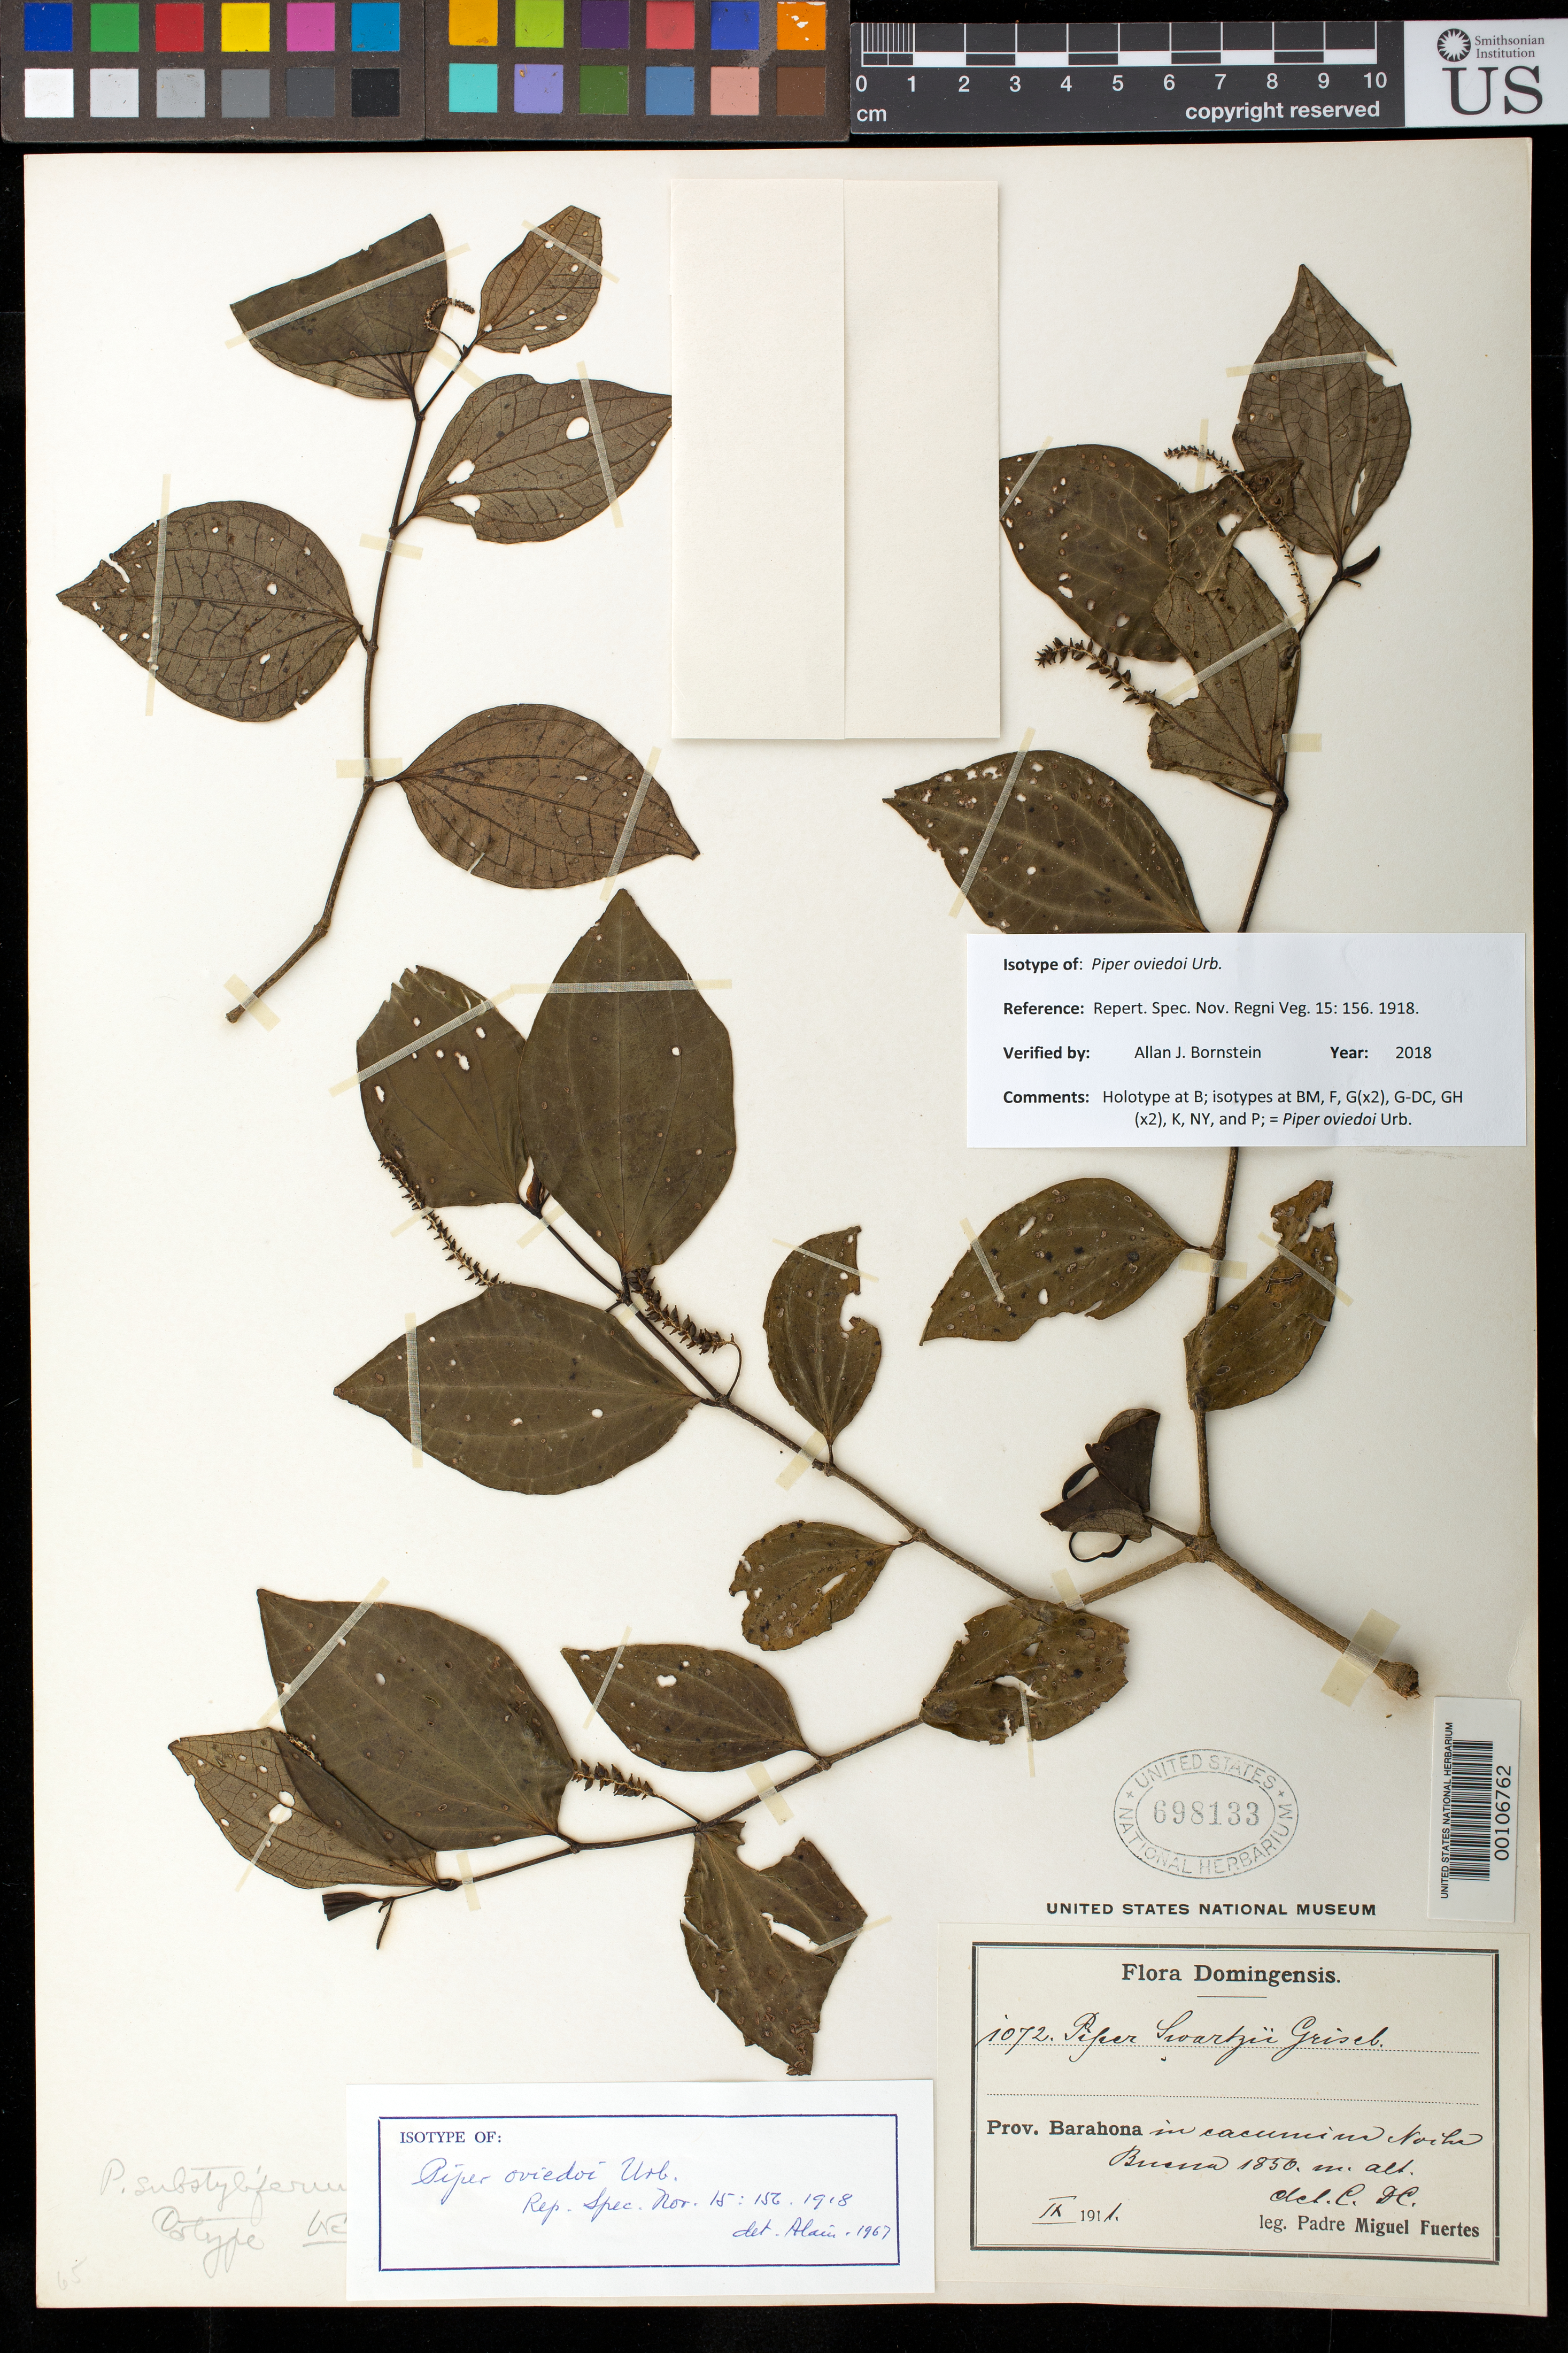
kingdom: Plantae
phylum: Tracheophyta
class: Magnoliopsida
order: Piperales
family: Piperaceae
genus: Piper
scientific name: Piper oviedoi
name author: Urb.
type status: Isotype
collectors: M. D. Fuertes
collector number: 1072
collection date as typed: Sep 1911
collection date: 1911-09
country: Dominican Republic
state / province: Barahona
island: Hispaniola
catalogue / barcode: US 698133